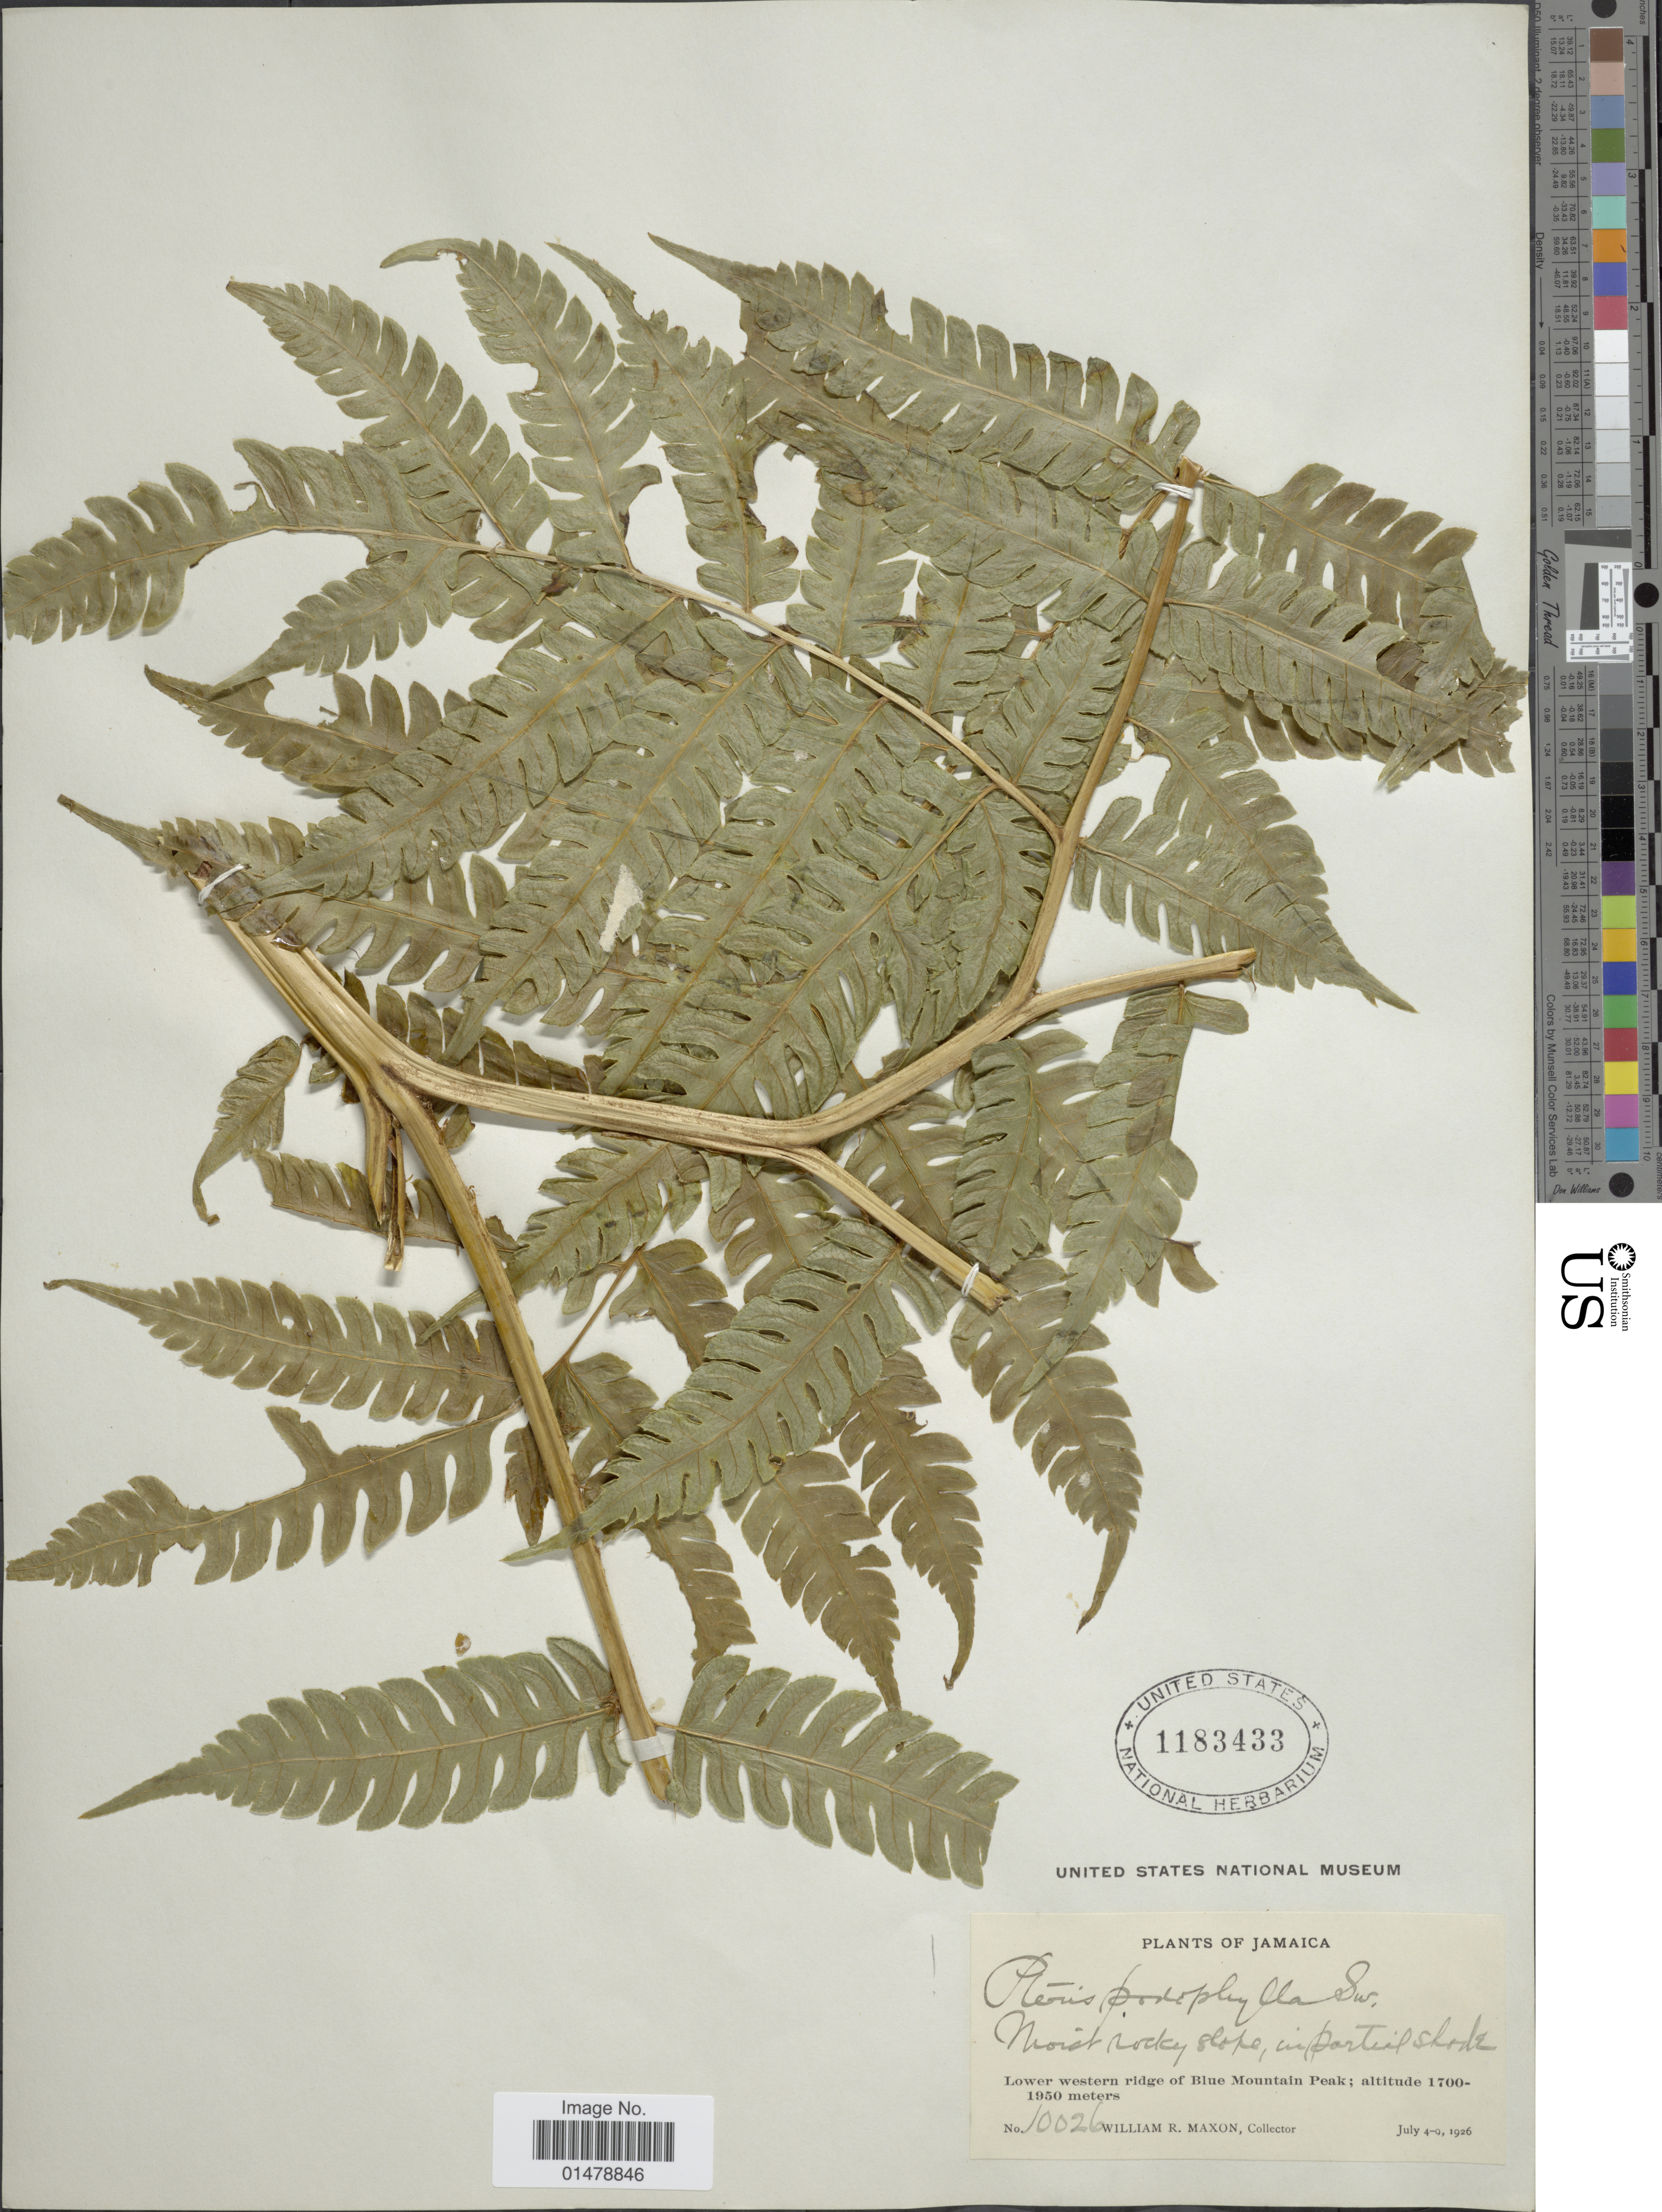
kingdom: Plantae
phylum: Tracheophyta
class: Polypodiopsida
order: Polypodiales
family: Pteridaceae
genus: Pteris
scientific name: Pteris podophylla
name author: Sw.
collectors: W. R. Maxon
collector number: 10026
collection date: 1926-07-04/1926-07-09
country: Jamaica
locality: Lower western ridge of Blue Mountains Peak.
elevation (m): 1700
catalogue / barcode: US 1183433